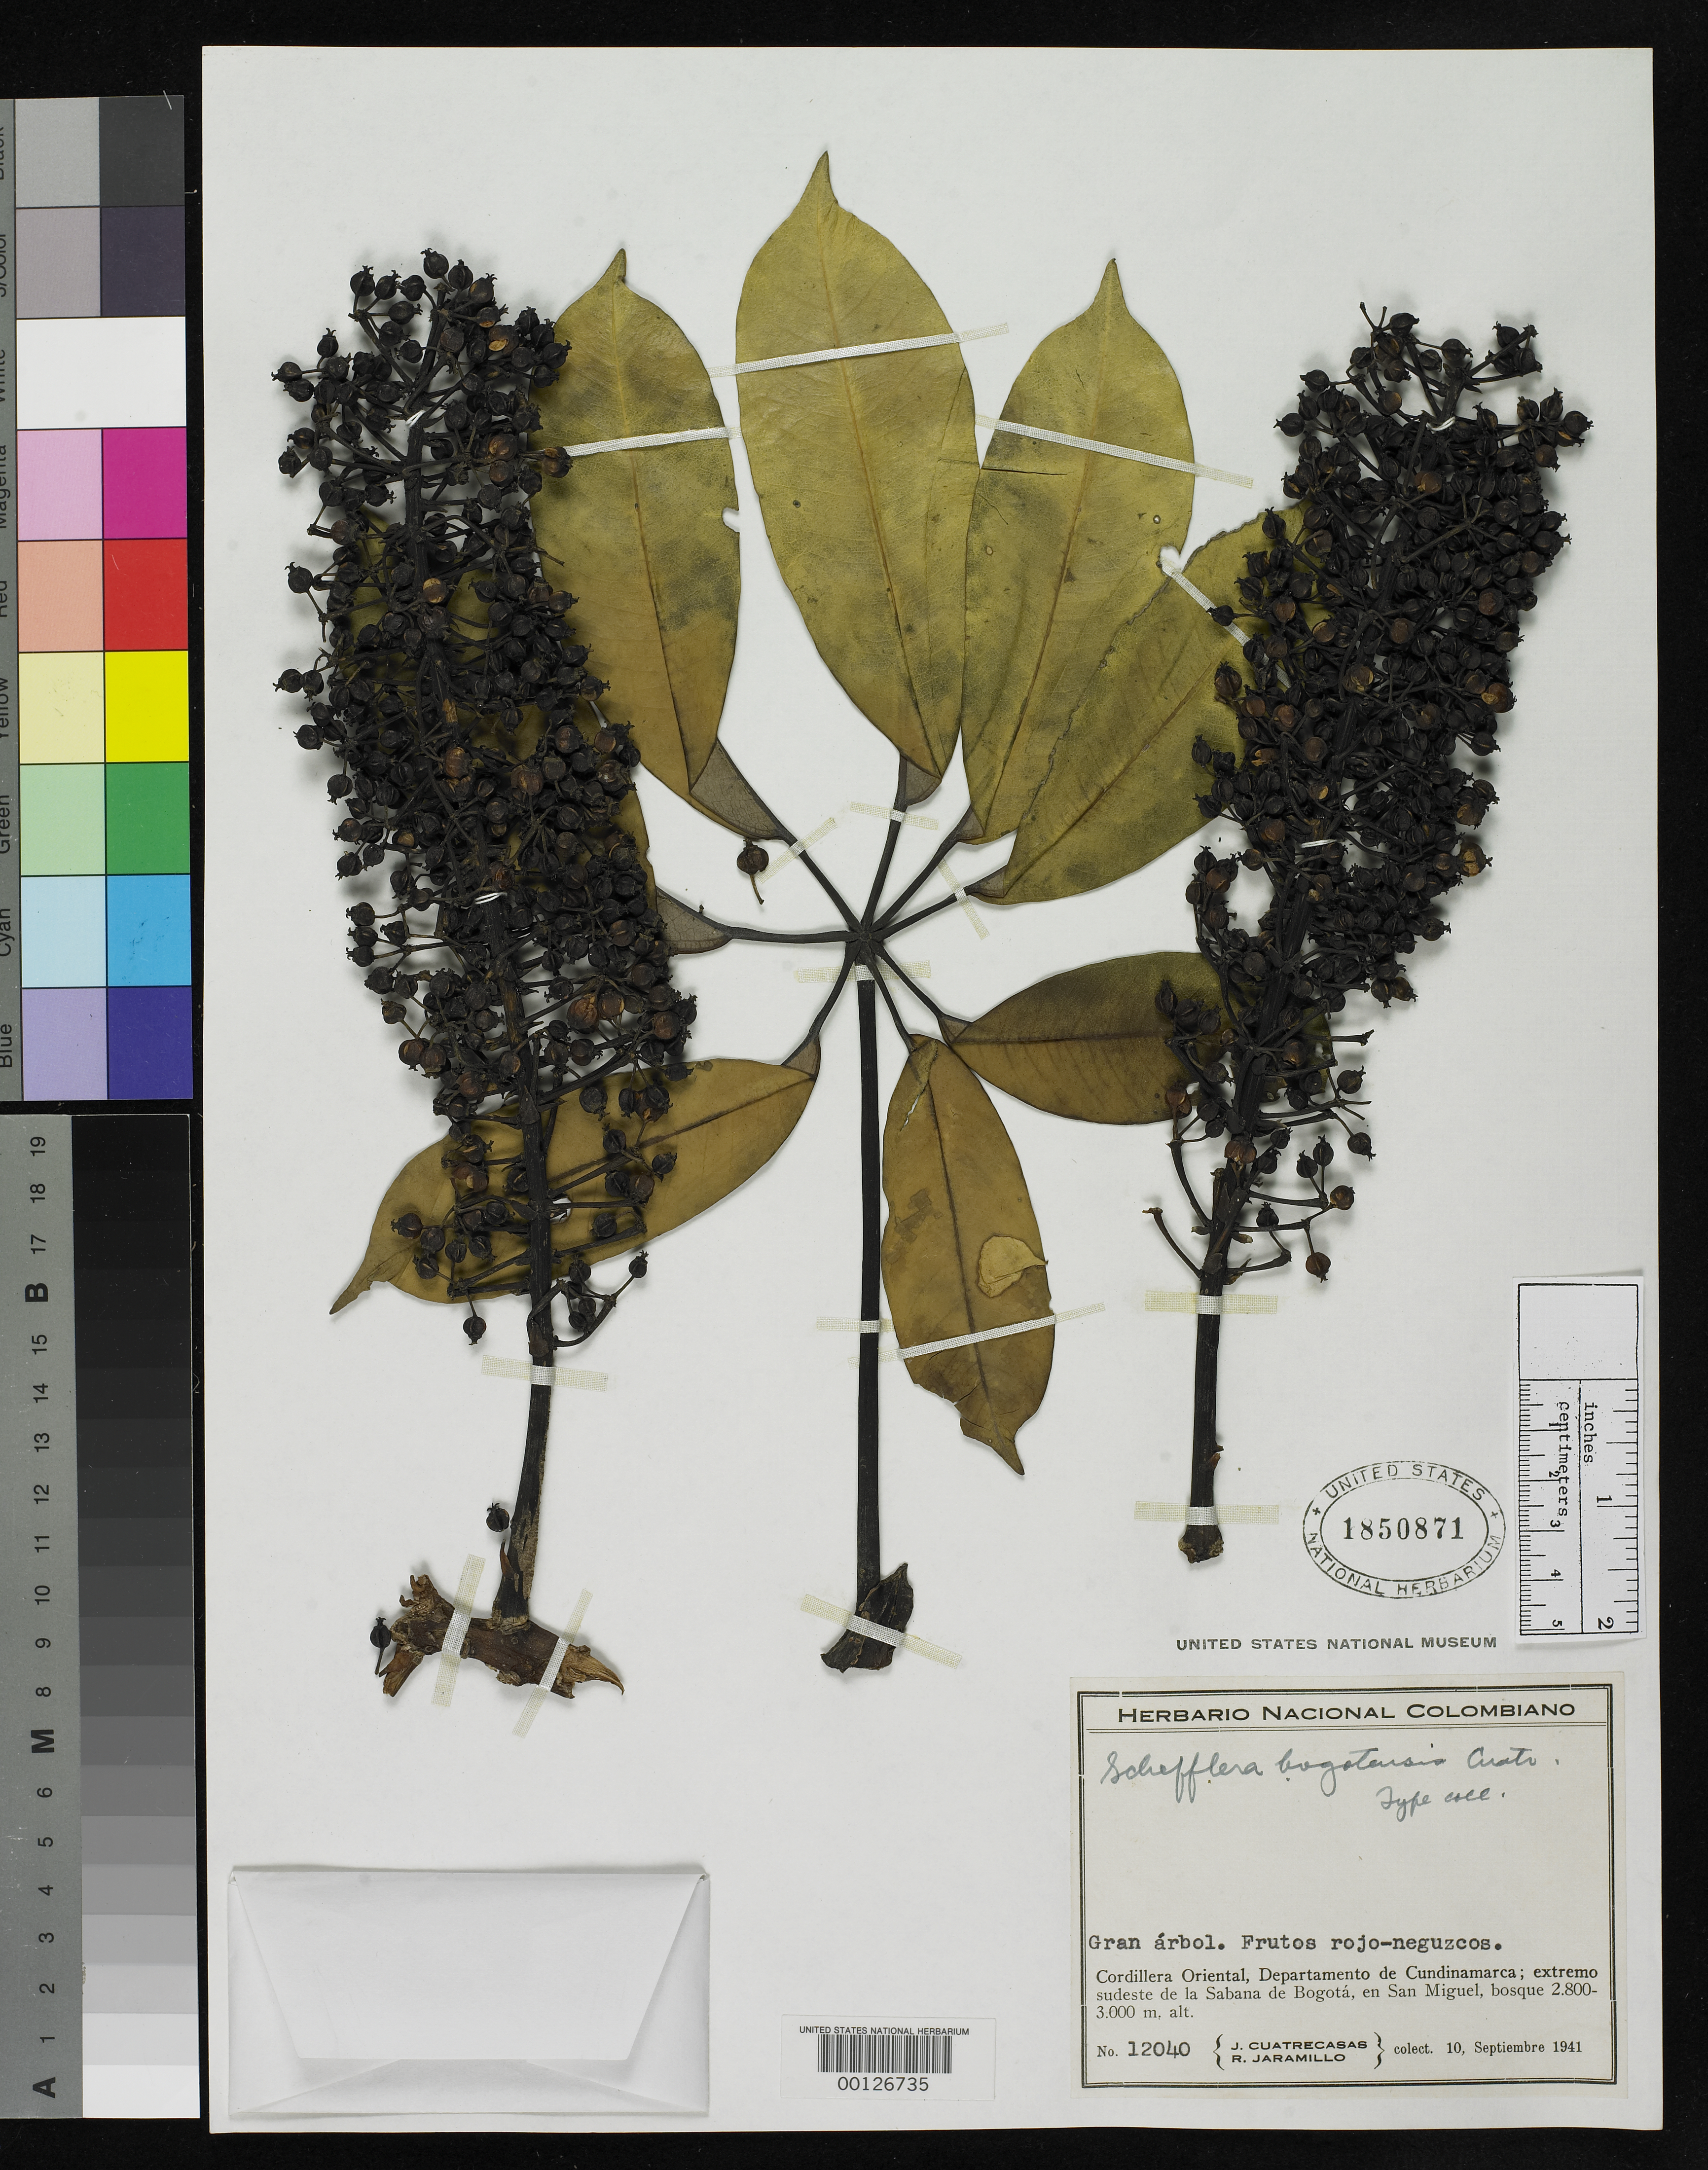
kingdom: Plantae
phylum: Tracheophyta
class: Magnoliopsida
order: Apiales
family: Araliaceae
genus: Schefflera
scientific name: Schefflera bogotensis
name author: Cuatrec.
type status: Isotype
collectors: J. Cuatrecasas & R. Jaramillo M.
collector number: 12040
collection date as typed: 10 Sep 1941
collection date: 1941-09-10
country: Colombia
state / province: Cundinamarca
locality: Cordillera Oriental, extreme SE of La Sabana de Bogota, in Sal Miguel.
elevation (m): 2800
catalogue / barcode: US 1850871